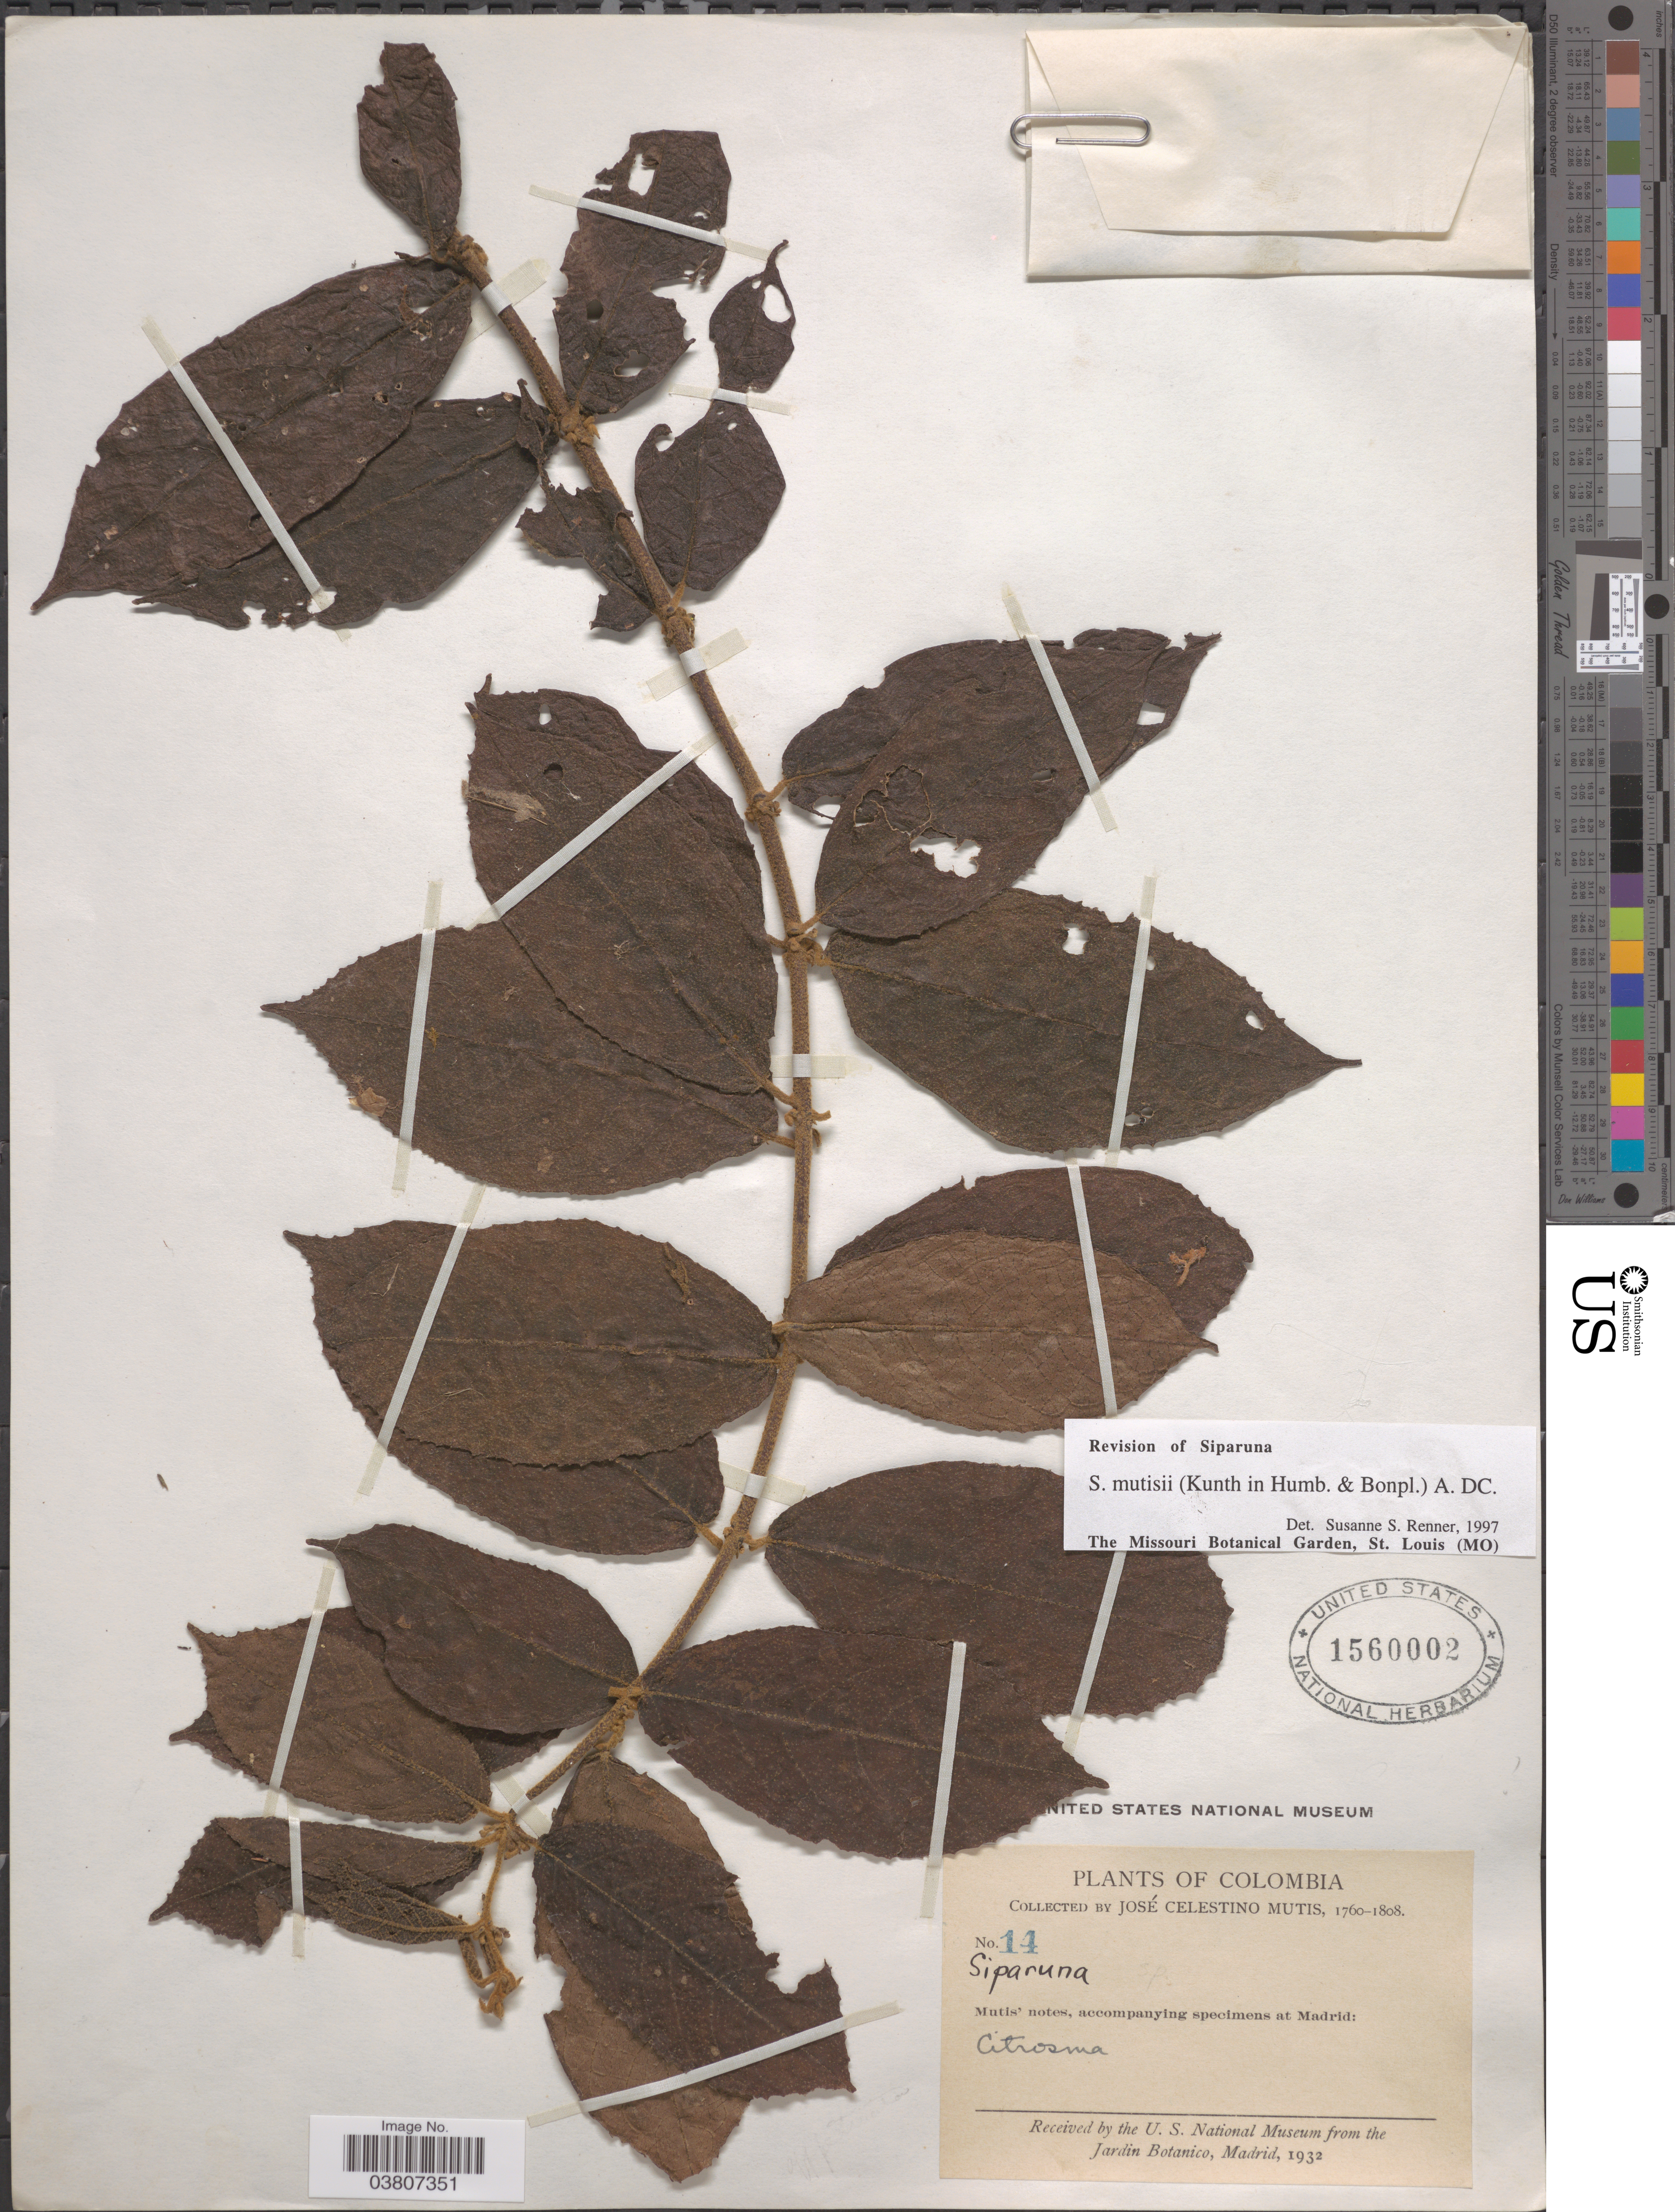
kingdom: Plantae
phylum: Tracheophyta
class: Magnoliopsida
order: Laurales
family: Siparunaceae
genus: Siparuna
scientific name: Siparuna mutisii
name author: (Kunth) A. DC.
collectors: J. C. B. Mutis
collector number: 14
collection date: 1760/1808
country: Colombia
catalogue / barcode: US 1560002